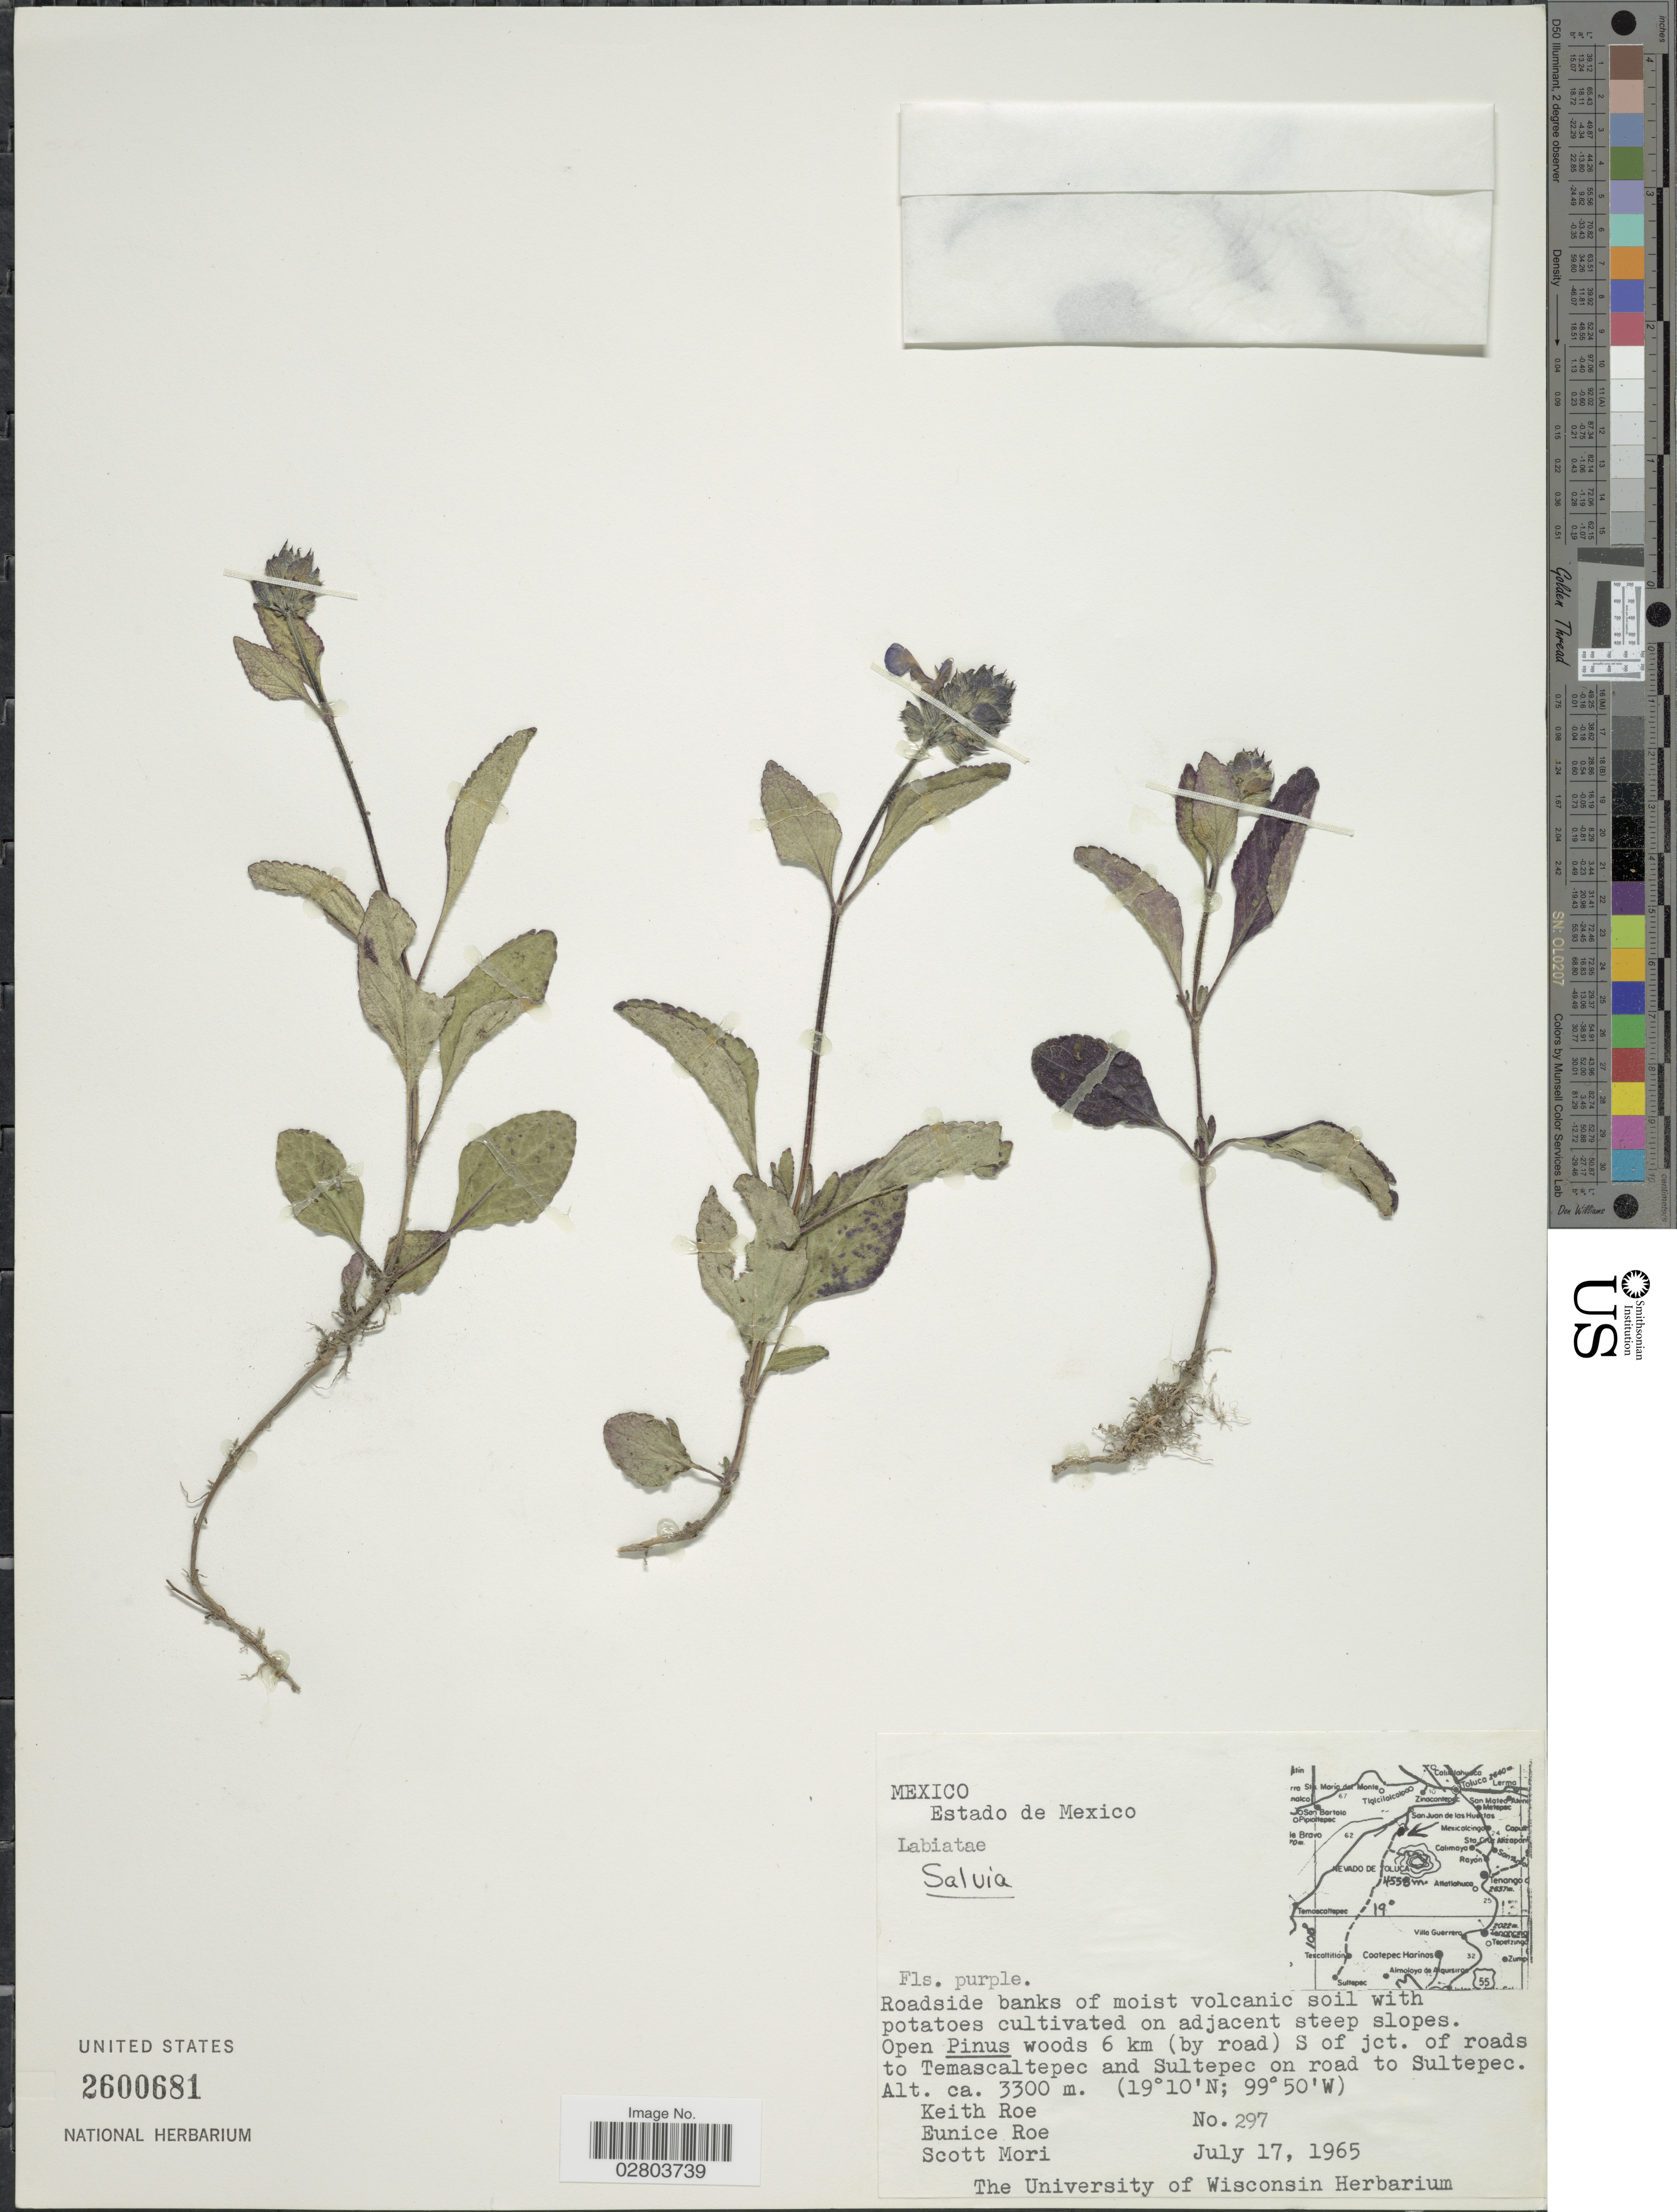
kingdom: Plantae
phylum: Tracheophyta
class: Magnoliopsida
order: Lamiales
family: Lamiaceae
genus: Salvia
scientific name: Salvia sp.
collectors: K. E. Roe, E. Roe & S. Mori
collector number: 297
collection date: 1965-07-17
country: Mexico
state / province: México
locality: Estado de Mexico. Open Pinus woods 6 km (by road) S of jct. of roads to Temascaltepec and Sultepec on road to Sultepec.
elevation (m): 3300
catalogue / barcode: US 2600681